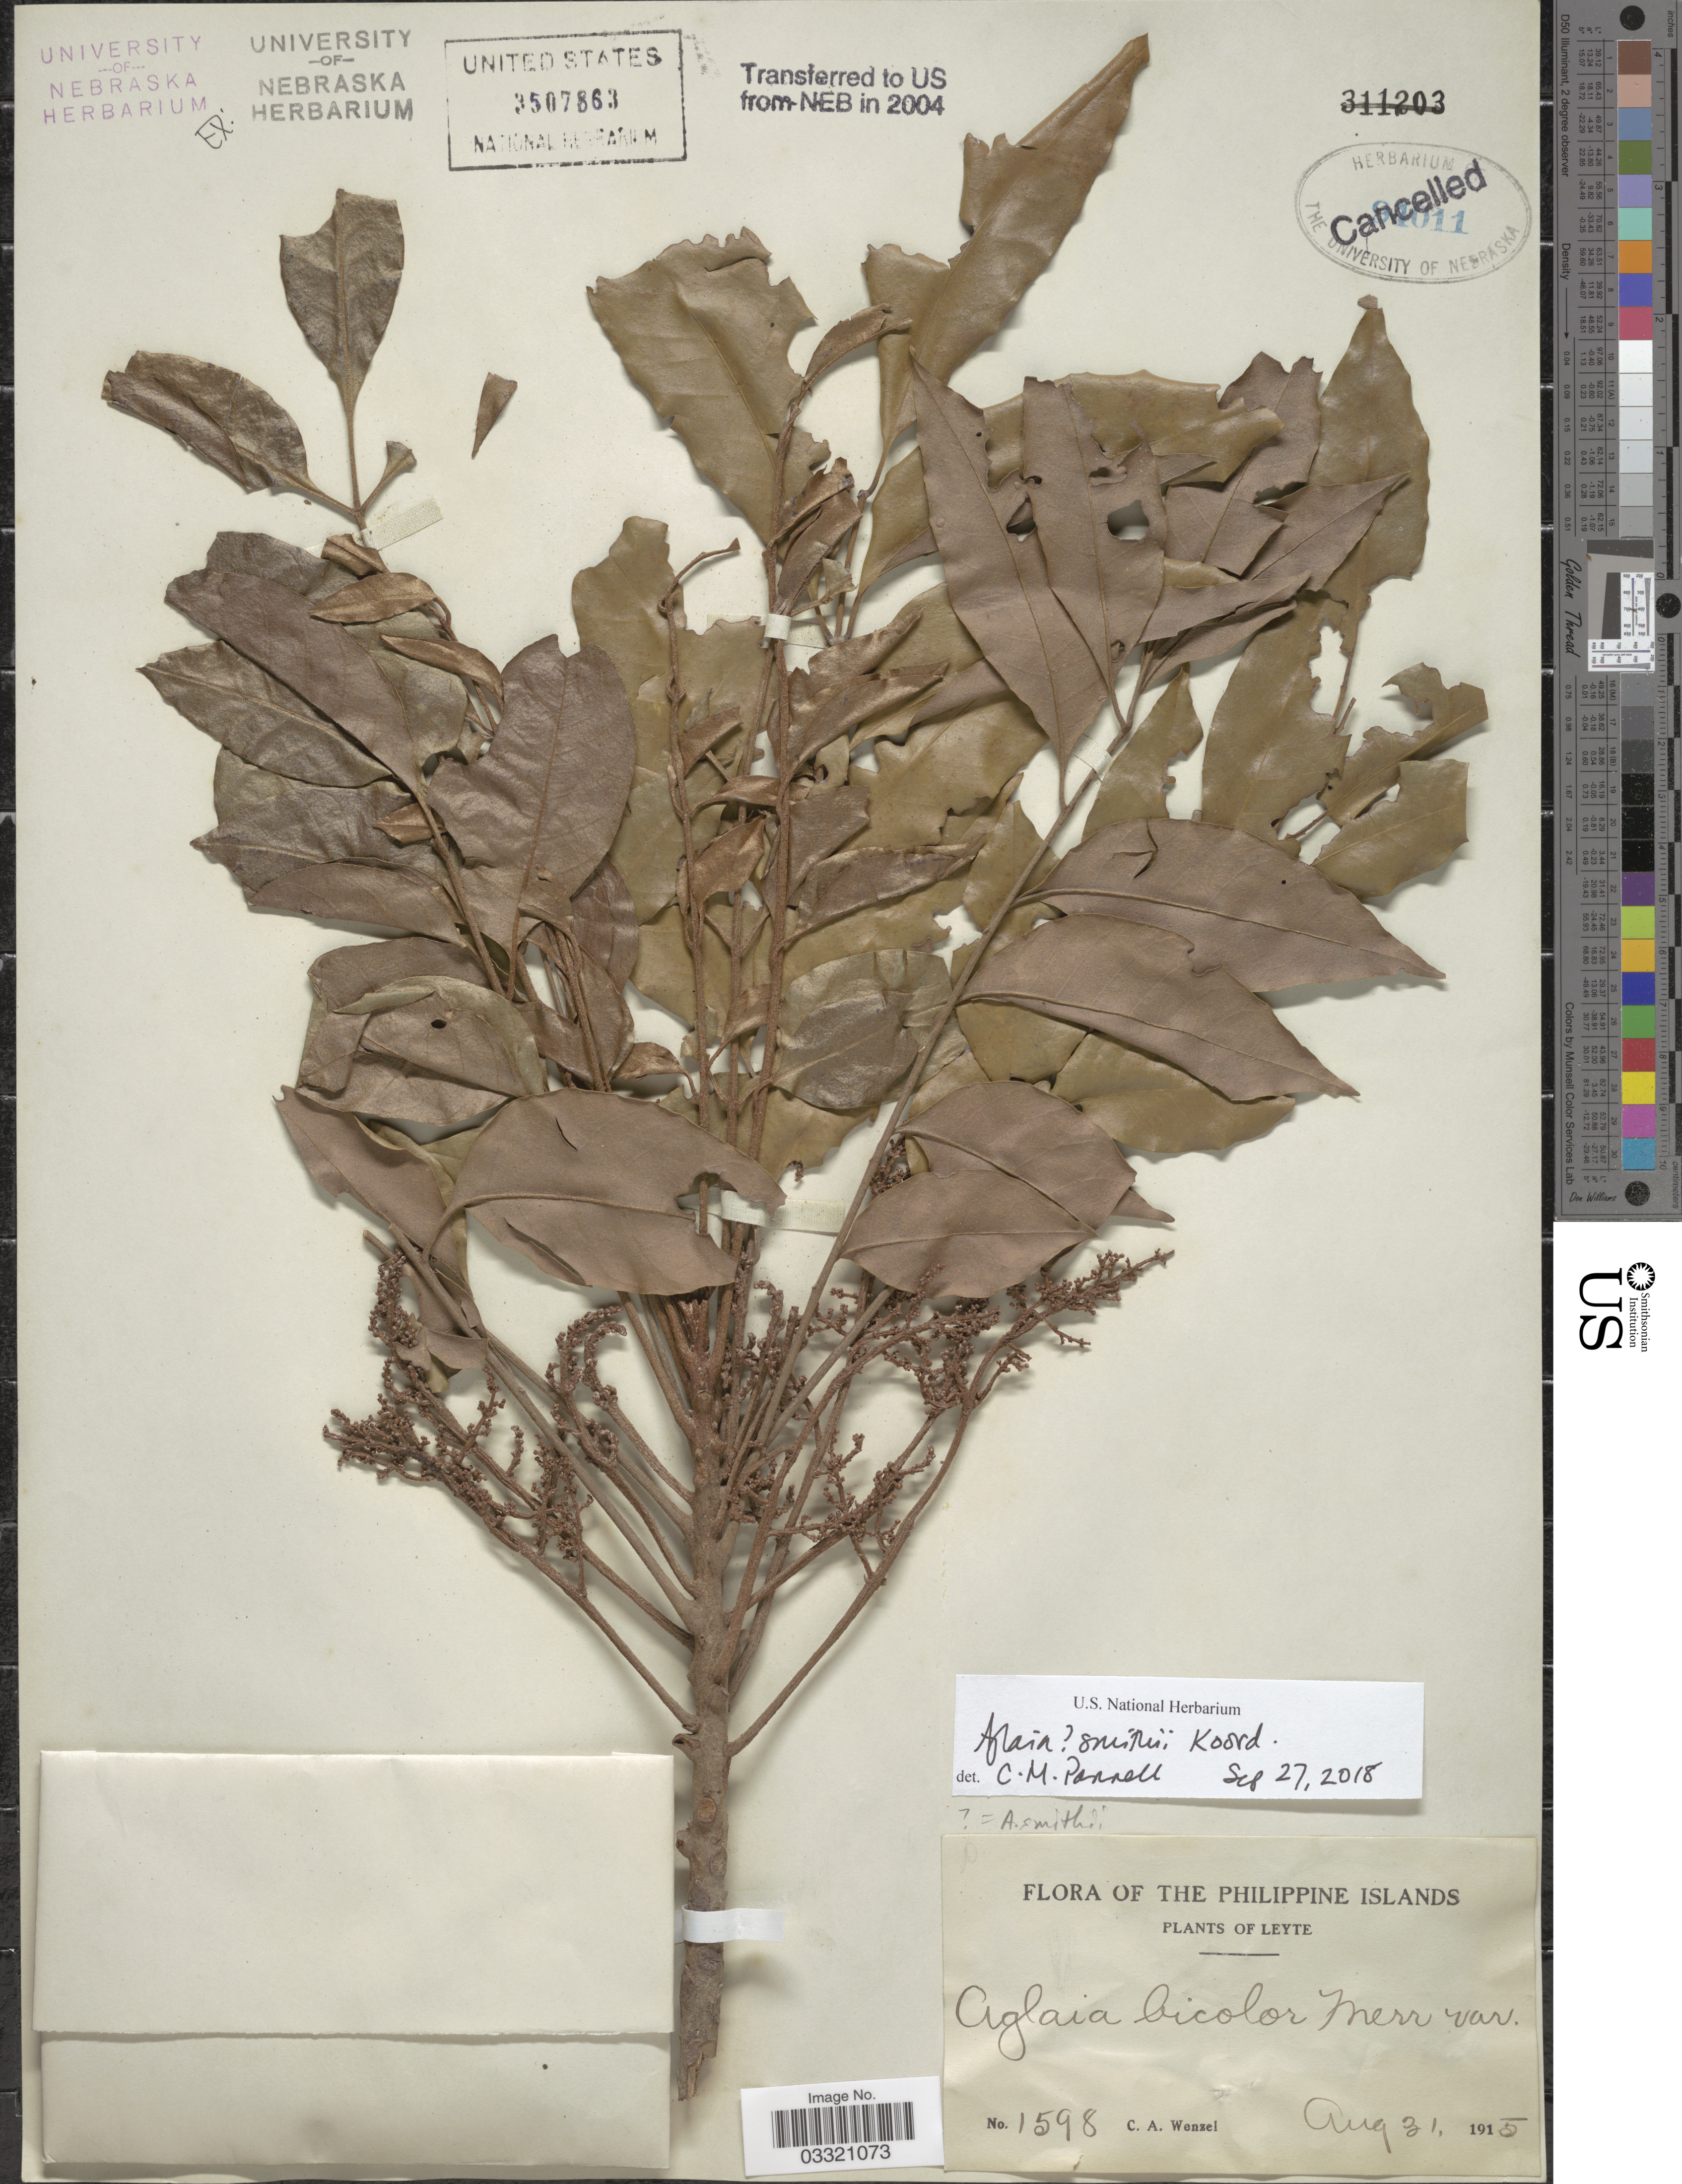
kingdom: Plantae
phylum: Tracheophyta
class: Magnoliopsida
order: Sapindales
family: Meliaceae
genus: Aglaia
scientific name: Aglaia smithii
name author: Koord.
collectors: C. Wenzel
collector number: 1598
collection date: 1915-08-31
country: Philippines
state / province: Eastern Visayas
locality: Leyte.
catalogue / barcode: US 3507863